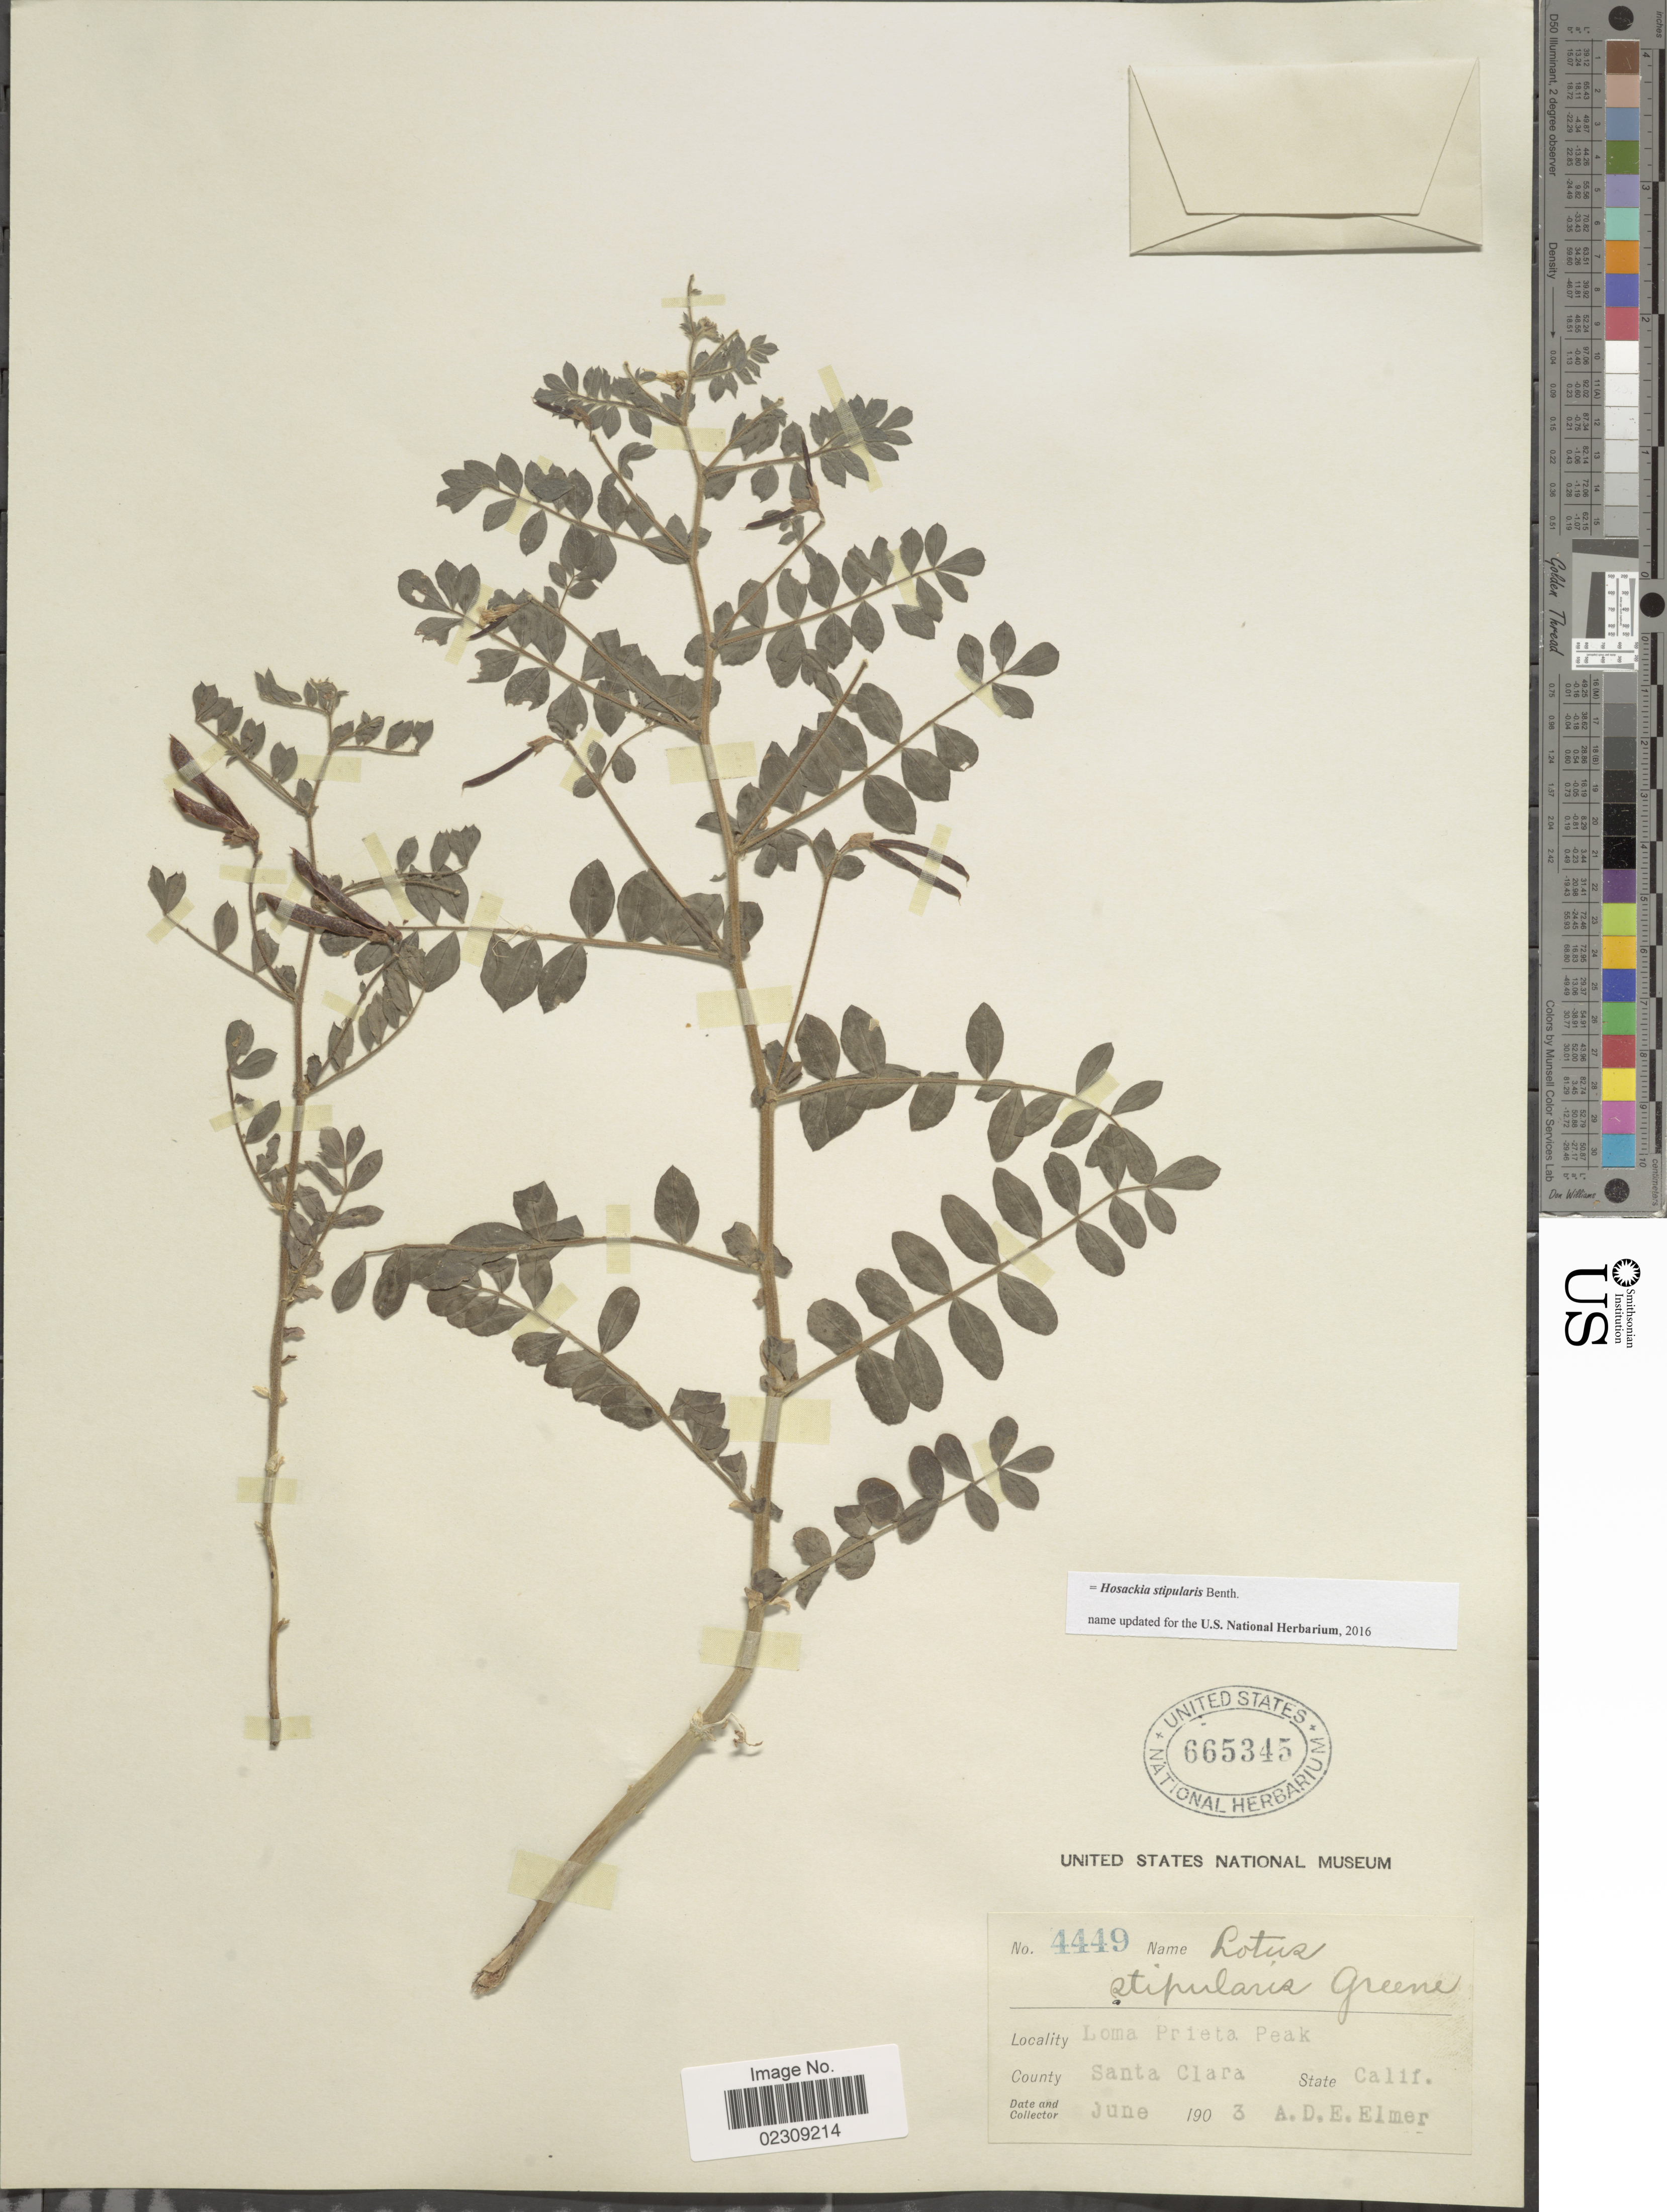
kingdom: Plantae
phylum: Tracheophyta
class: Magnoliopsida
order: Fabales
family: Fabaceae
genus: Hosackia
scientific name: Hosackia stipularis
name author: Benth.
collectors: A. D. E. Elmer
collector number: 4449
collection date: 1903-06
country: United States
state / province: California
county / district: Santa Clara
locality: Loma Prieta Peak, County Santa Clara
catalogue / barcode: US 665345